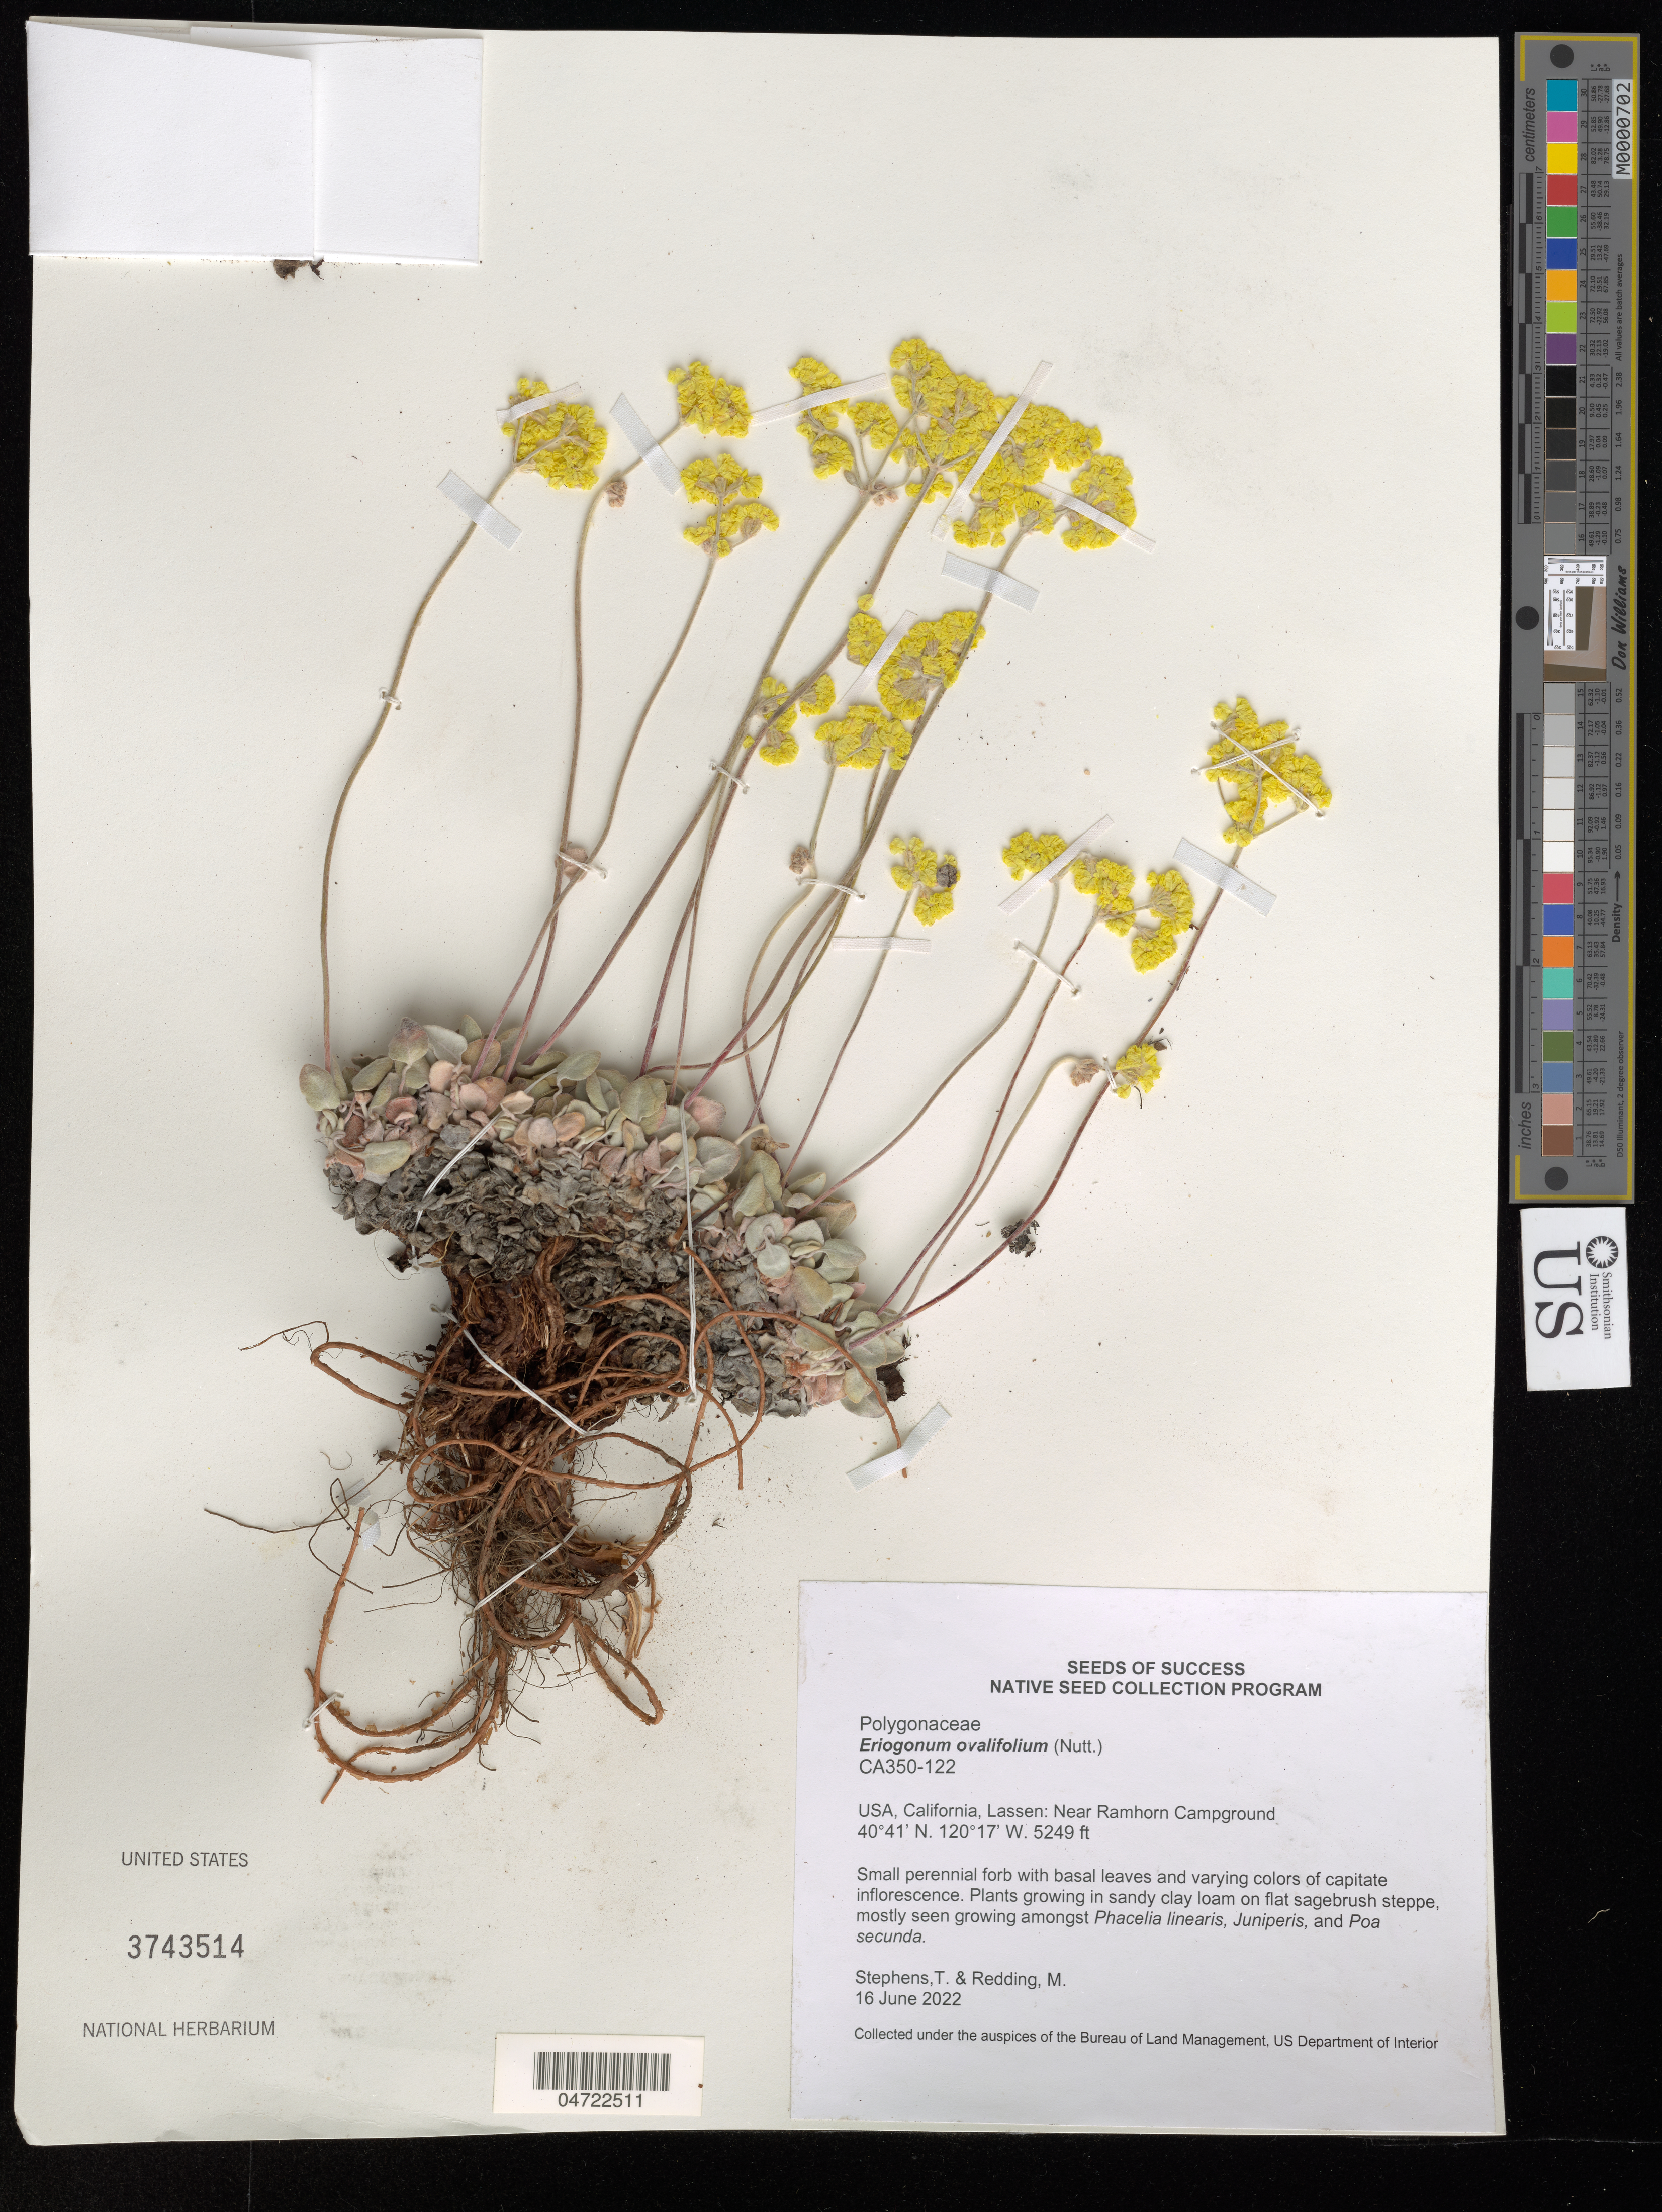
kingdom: Plantae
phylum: Tracheophyta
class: Magnoliopsida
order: Caryophyllales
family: Polygonaceae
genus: Eriogonum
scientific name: Eriogonum ovalifolium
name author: Nutt.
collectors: T. Stephens & M. Redding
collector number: CA350-122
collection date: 2022-06-16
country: United States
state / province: California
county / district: Lassen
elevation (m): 1600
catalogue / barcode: US 3743514